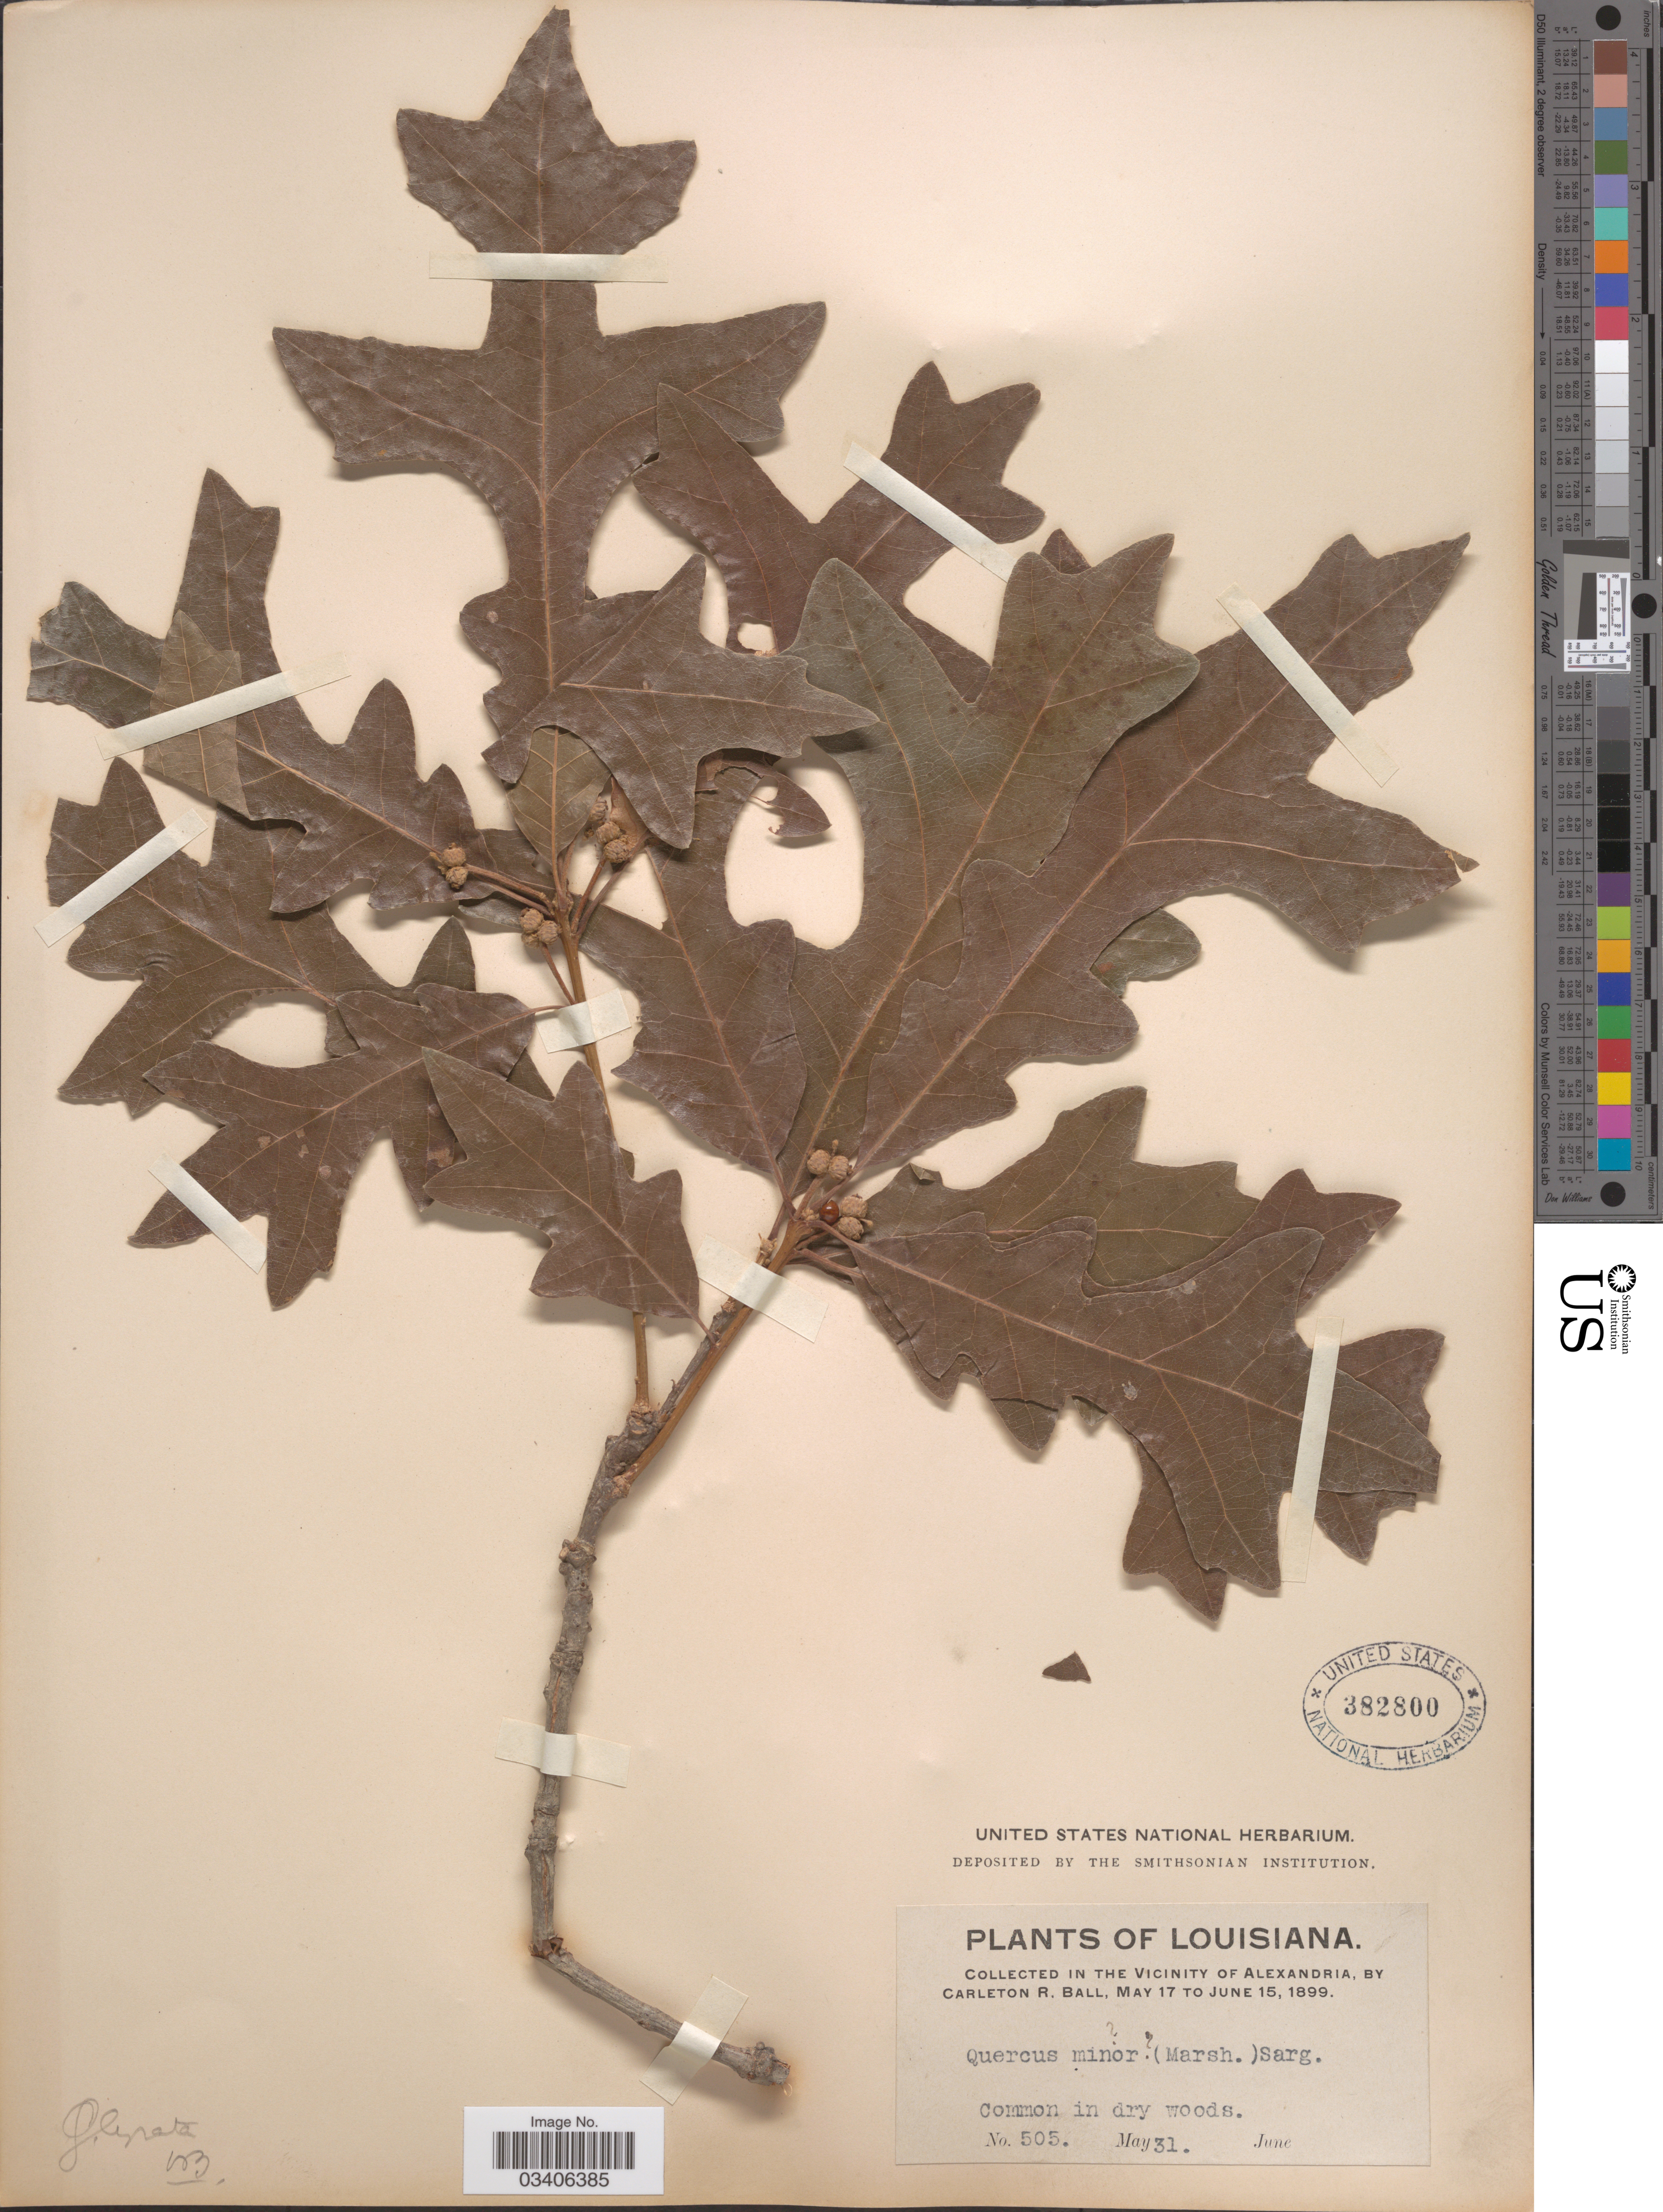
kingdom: Plantae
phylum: Tracheophyta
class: Magnoliopsida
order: Fagales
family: Fagaceae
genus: Quercus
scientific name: Quercus lyrata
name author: Walter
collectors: C. R. Ball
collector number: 505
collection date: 1899-05-17/1899-06-15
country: United States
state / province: Louisiana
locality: In the Vicinity of Alexandria.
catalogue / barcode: US 382800